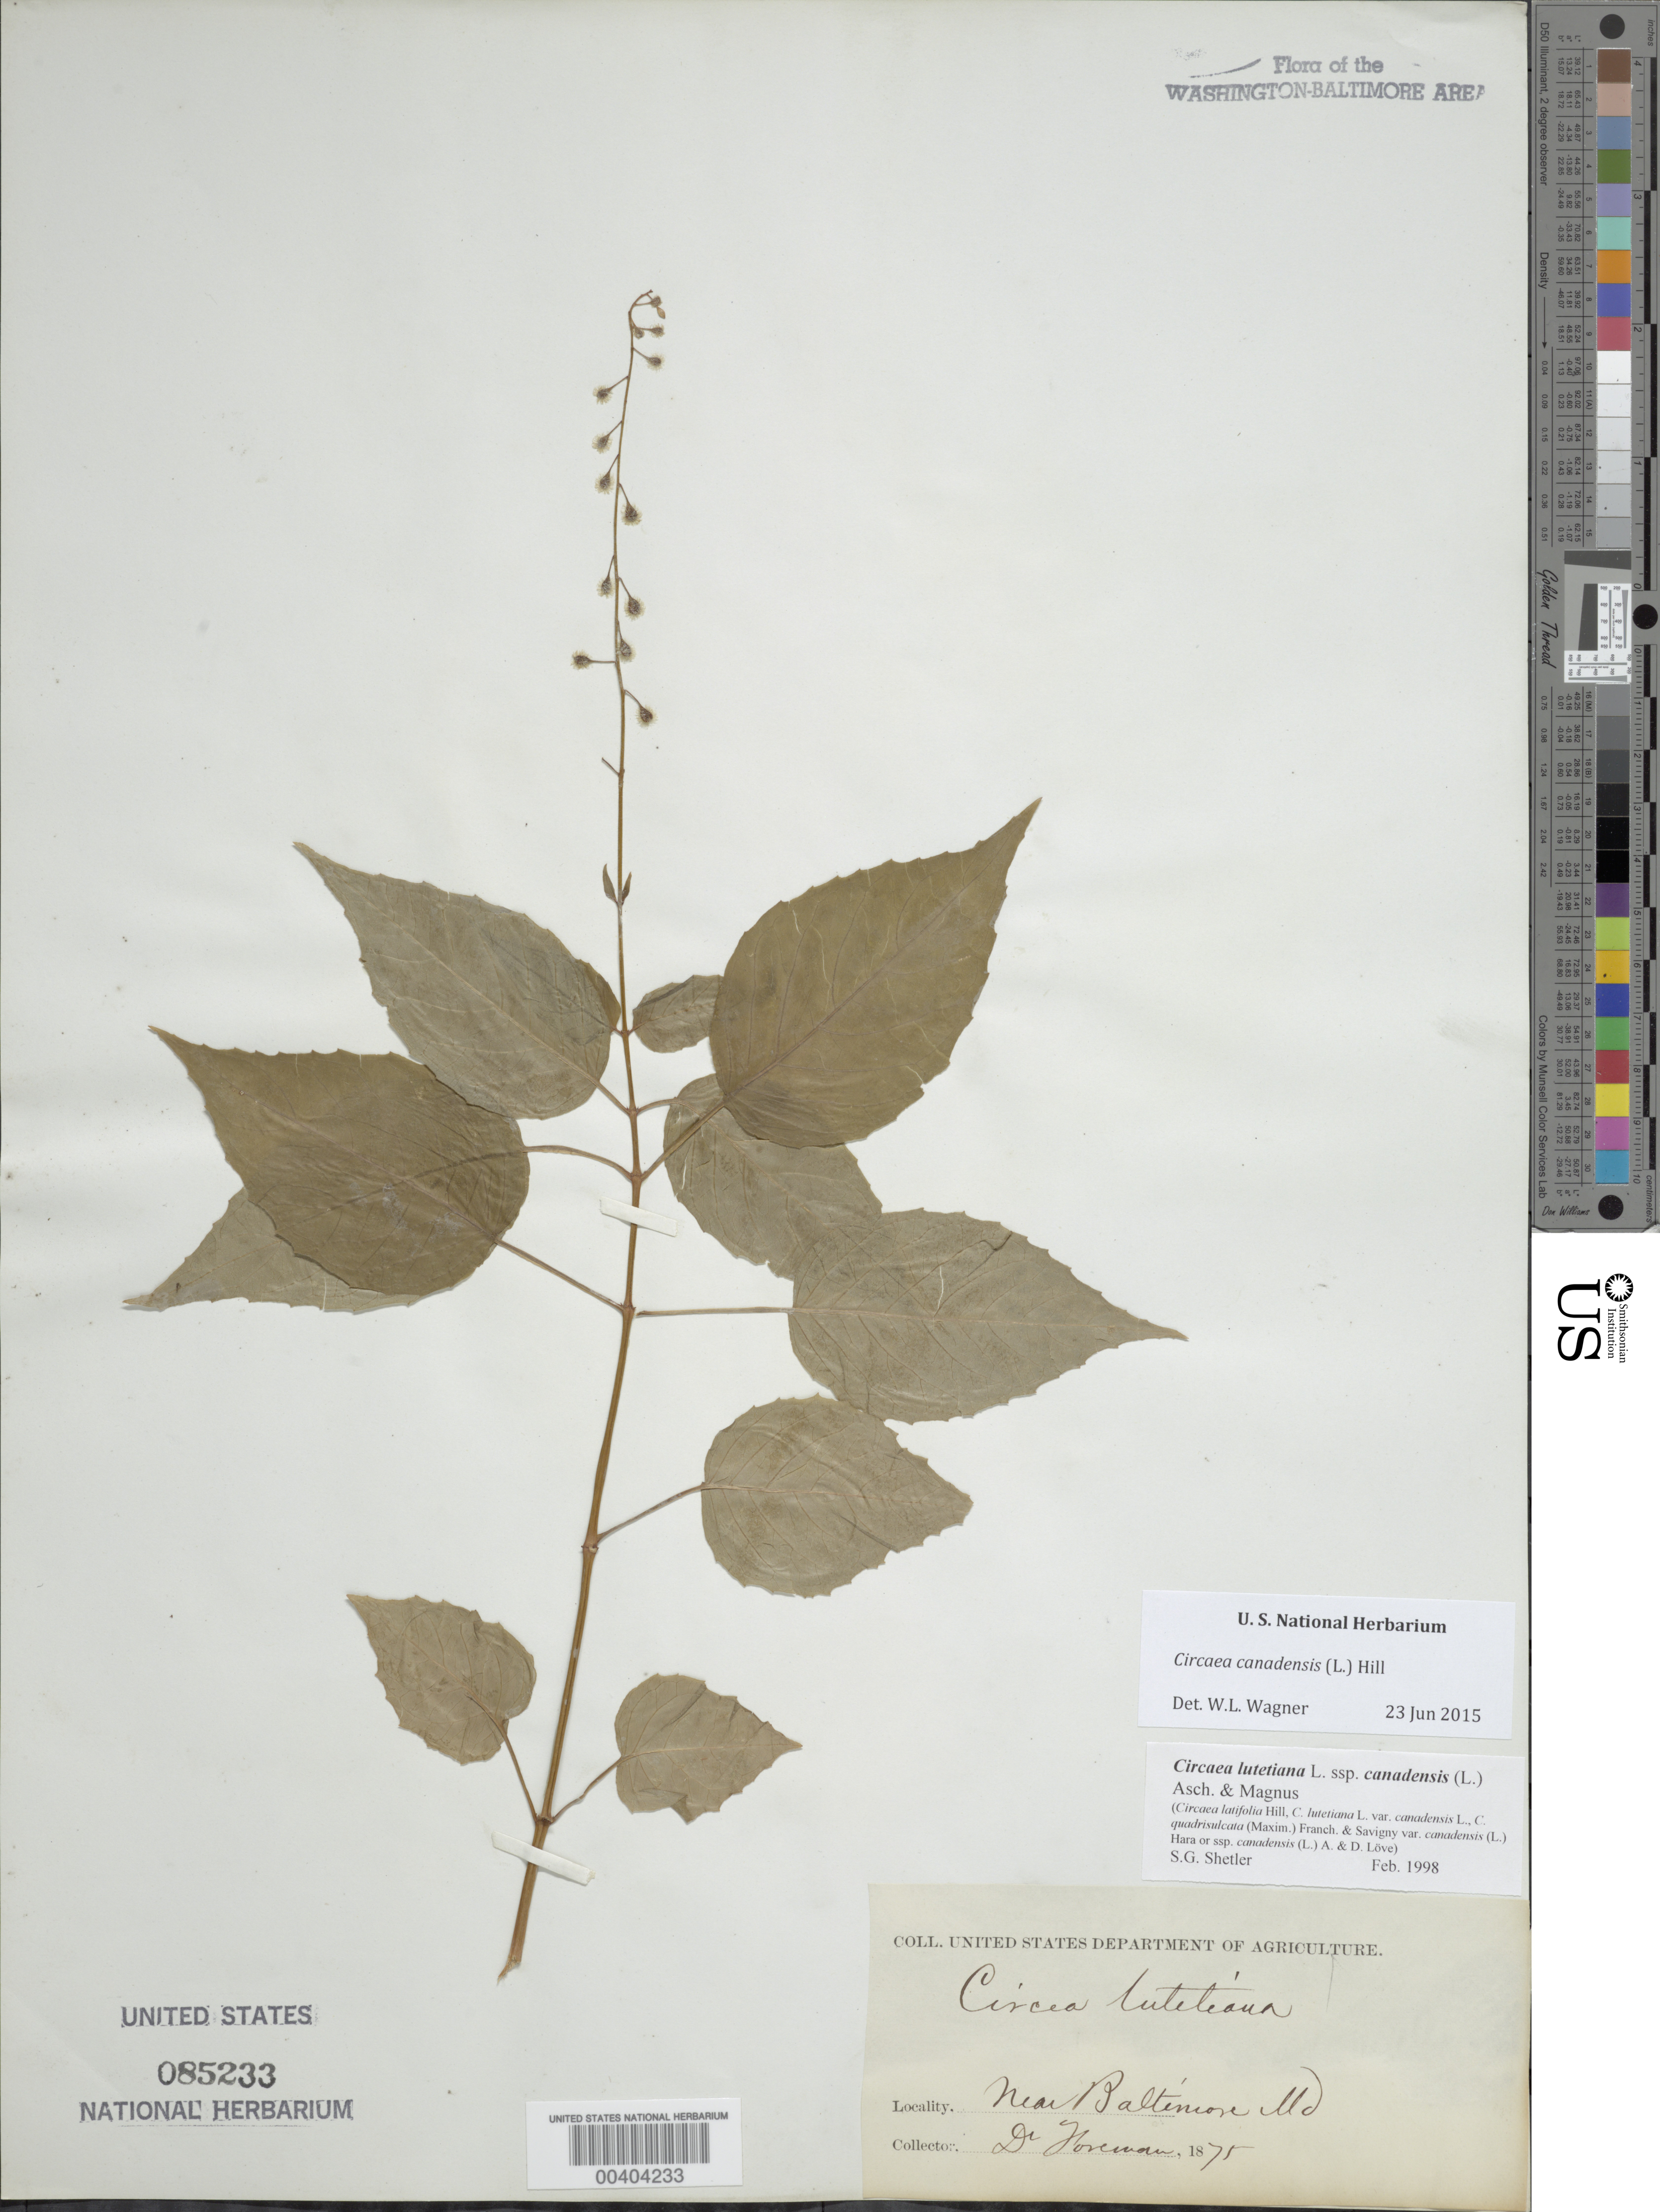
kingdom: Plantae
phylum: Tracheophyta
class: Magnoliopsida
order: Myrtales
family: Onagraceae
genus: Circaea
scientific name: Circaea canadensis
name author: (L.) Hill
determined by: Wagner, W. L., (BOT), Smithsonian Institution - National Museum of Natural History (UNITED STATES)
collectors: D. Foreman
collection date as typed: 1875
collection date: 1875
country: United States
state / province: Maryland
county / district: Baltimore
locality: Near Baltimore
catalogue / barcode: US 85233